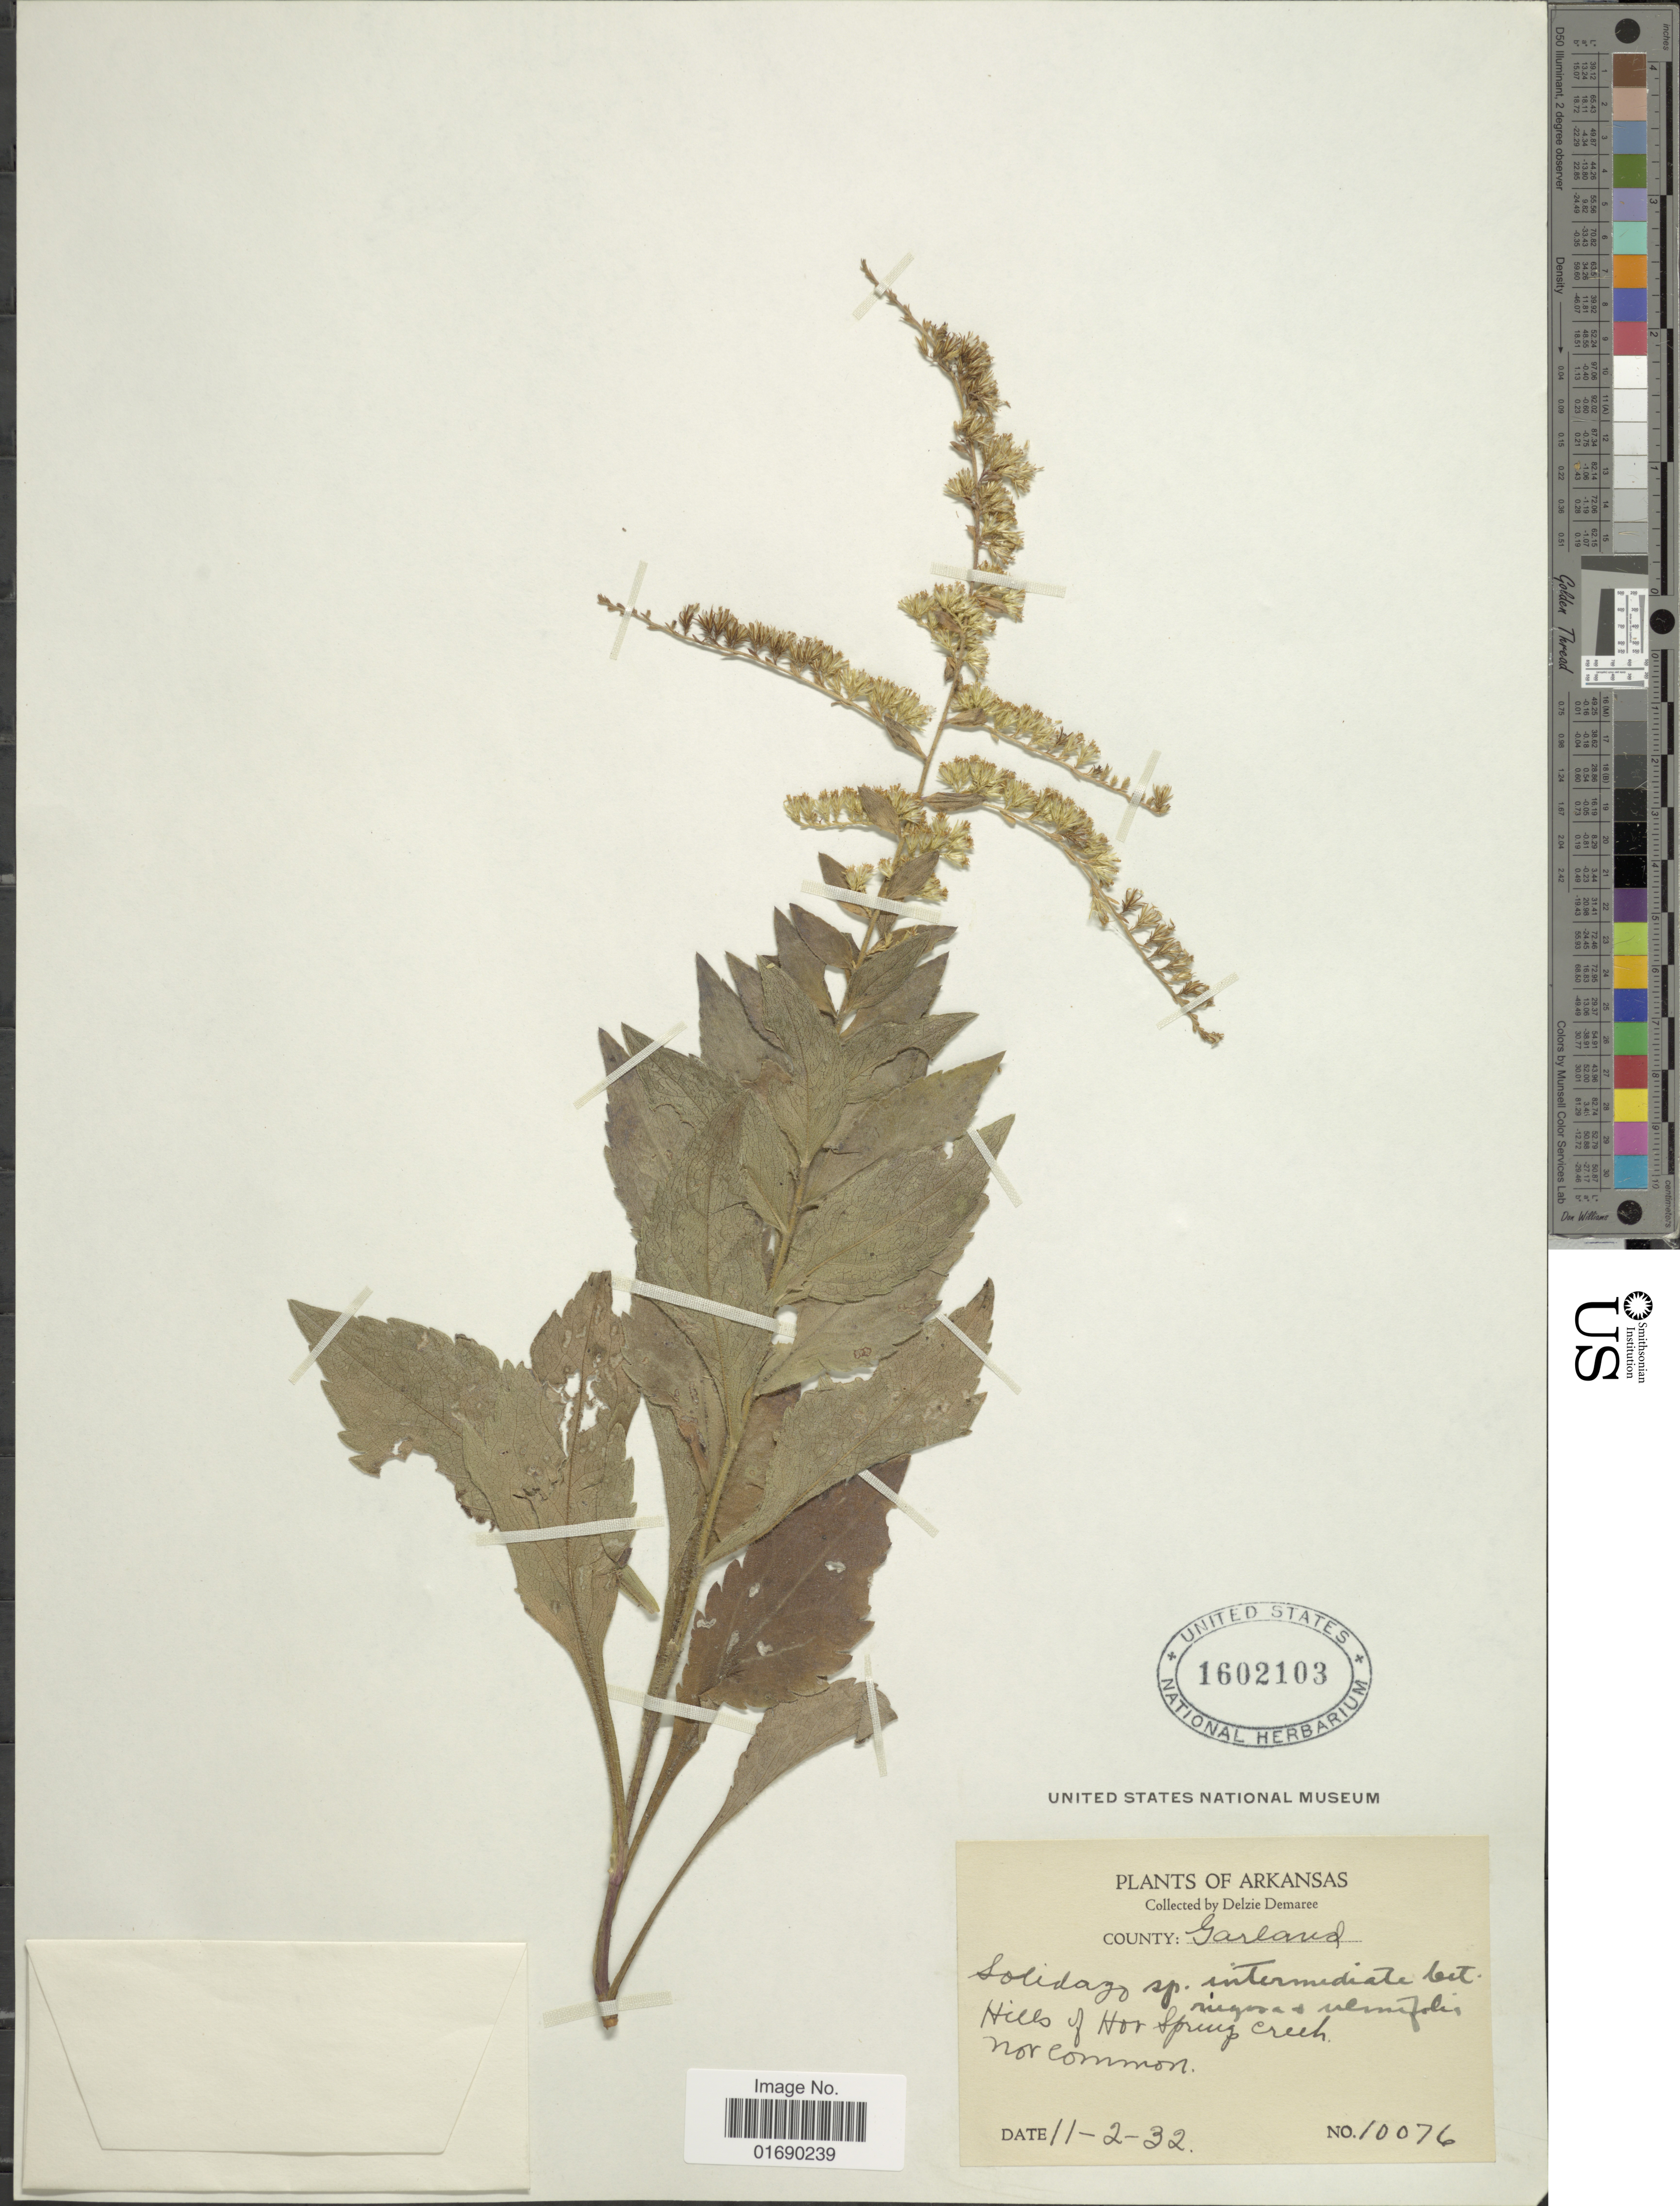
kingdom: Plantae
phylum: Tracheophyta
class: Magnoliopsida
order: Asterales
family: Asteraceae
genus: Solidago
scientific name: Solidago rugosa var. celtidifolia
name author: (Small) Fernald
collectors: D. Demaree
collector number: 10076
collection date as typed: Transcribed d/m/y: 2/11/32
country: United States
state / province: Arkansas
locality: County: Garland, Hills of Hor Spring Creek. nor common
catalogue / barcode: US 1602103